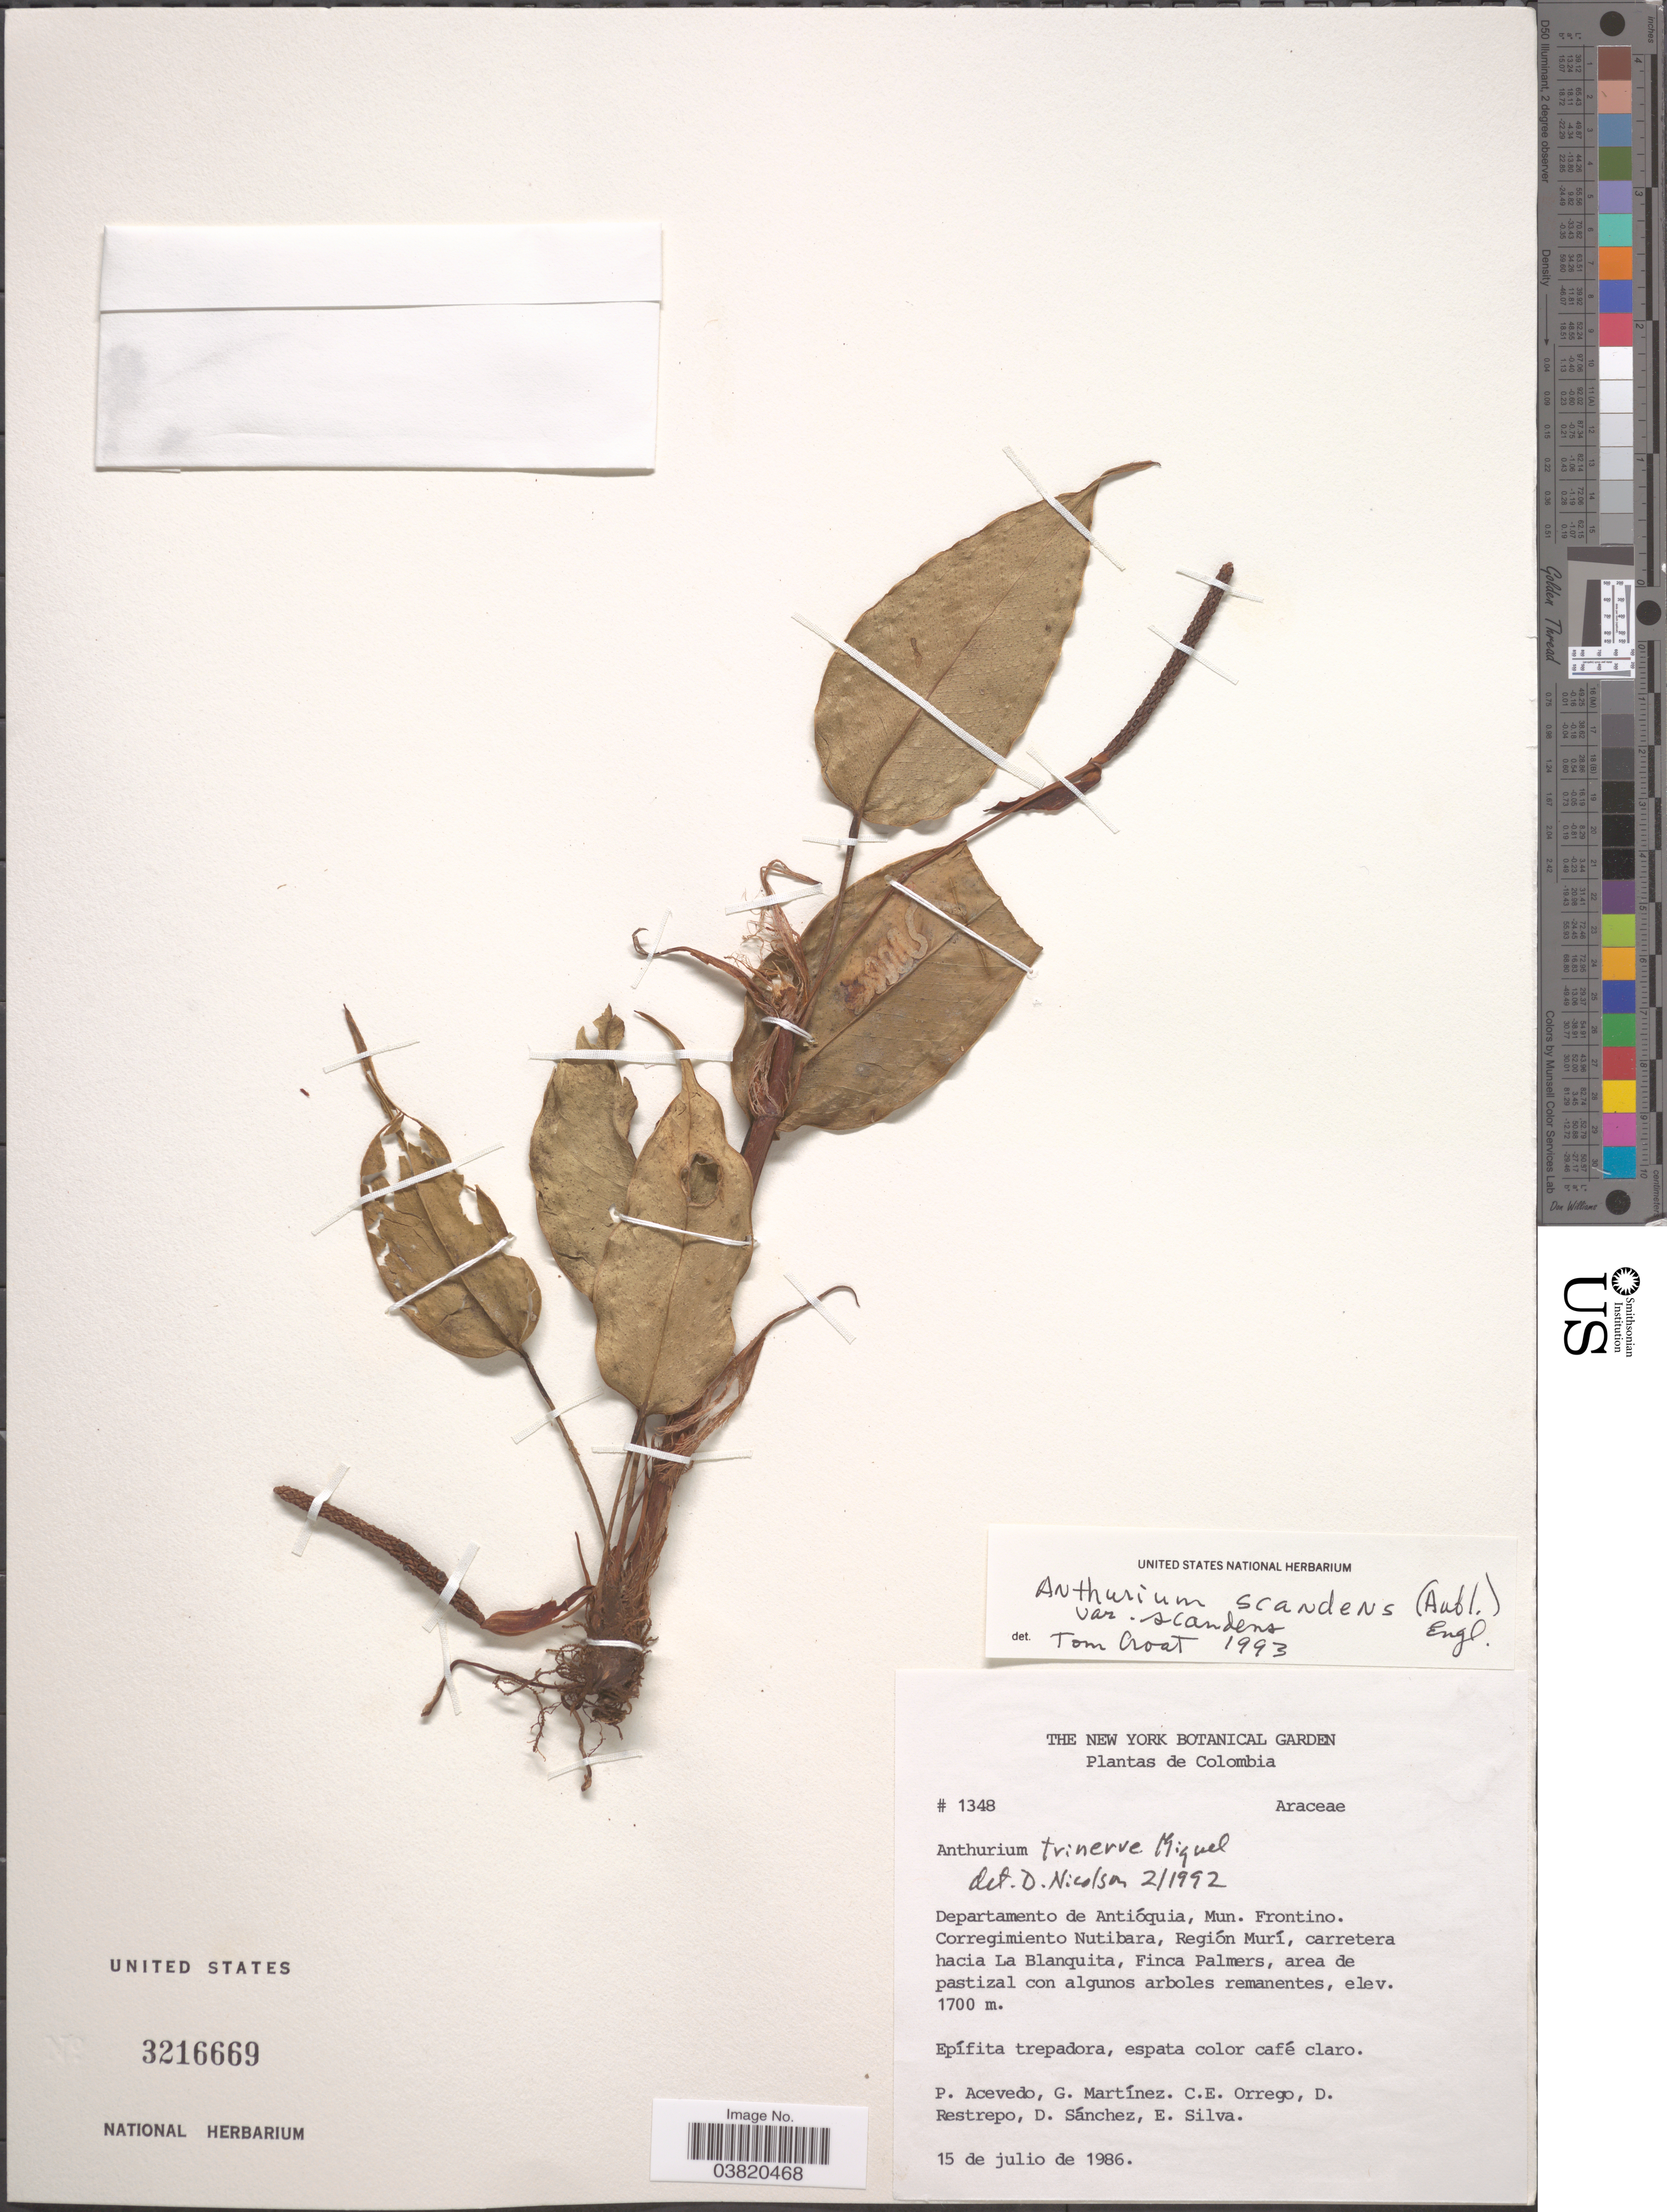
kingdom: Plantae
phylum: Tracheophyta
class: Liliopsida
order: Alismatales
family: Araceae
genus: Anthurium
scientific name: Anthurium scandens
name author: (Aubl.) Engl.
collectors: P. Acevedo-Rodr., G. Martinez, C. Orrego, D. Restrepo & et al.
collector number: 1348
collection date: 1986-07-15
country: Colombia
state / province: Antioquia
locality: Departamento de Antióquia, Mun. Frontino. Corregimiento Nutibara, Región Murí, carretera hacia La Blanquita, Finca Palmers.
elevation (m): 1700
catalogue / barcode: US 3216669